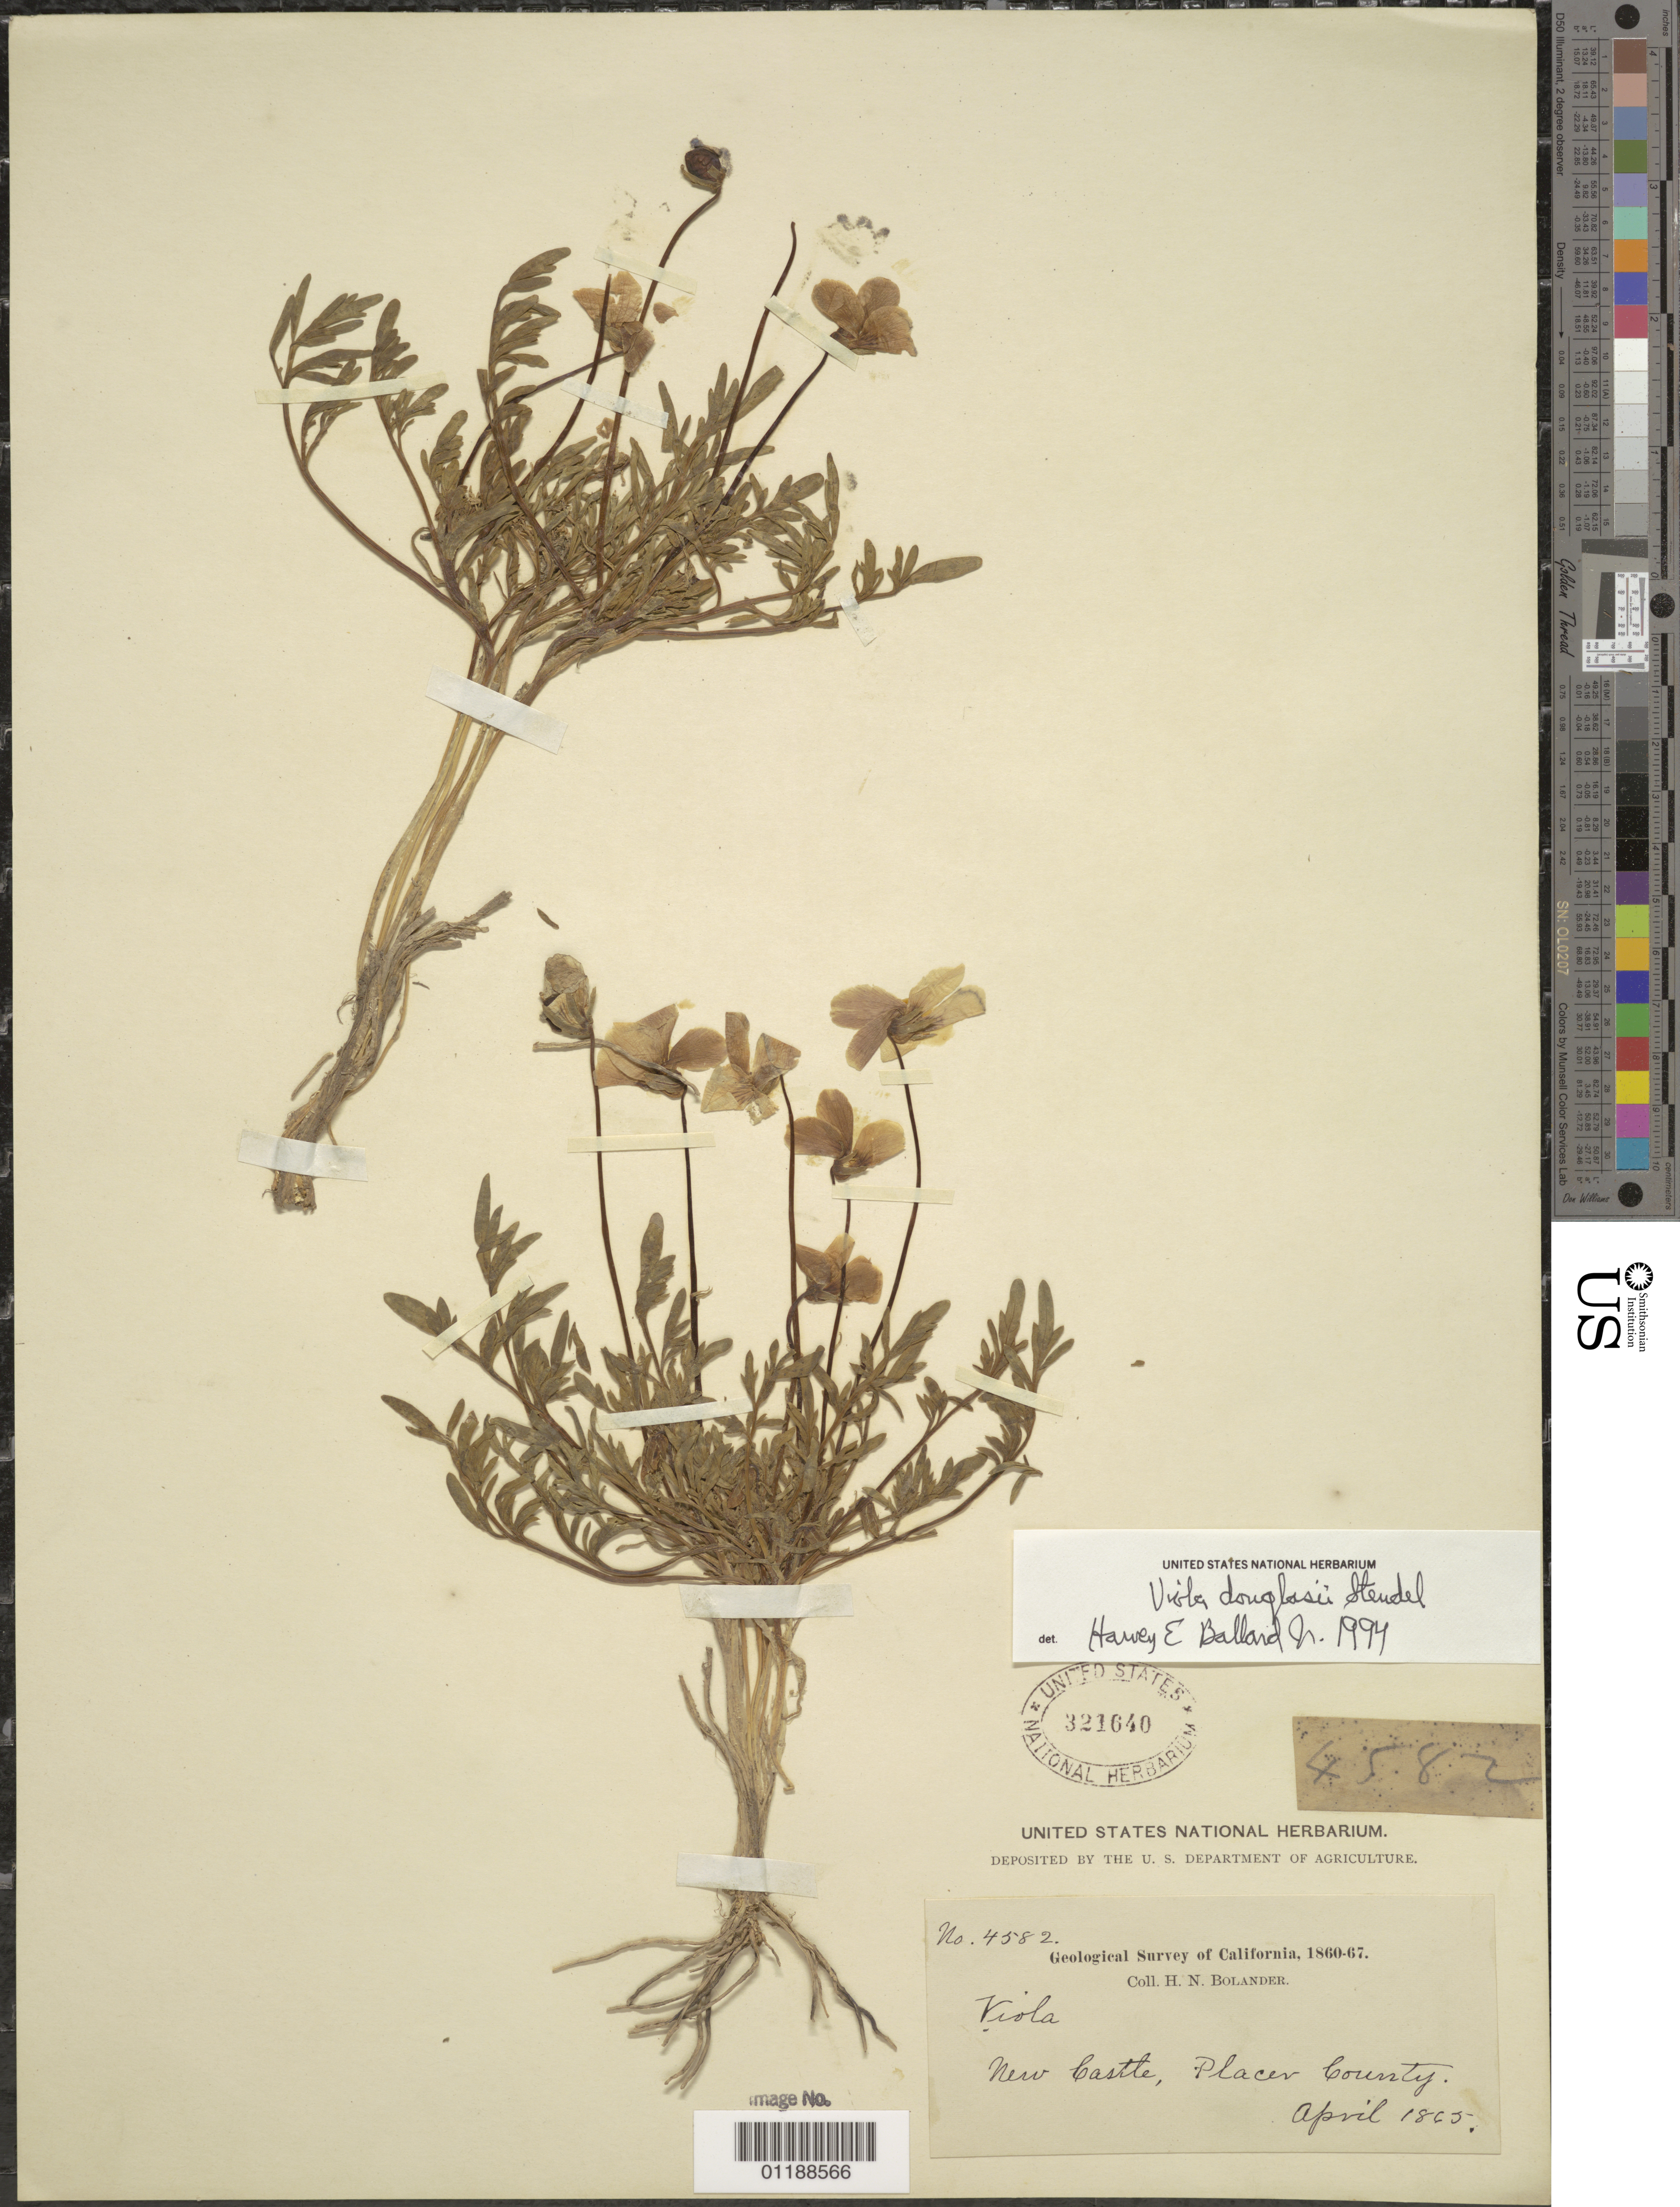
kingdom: Plantae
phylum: Tracheophyta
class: Magnoliopsida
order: Malpighiales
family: Violaceae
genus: Viola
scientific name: Viola douglasii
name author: Steud.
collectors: H. Bolander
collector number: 4582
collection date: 1865-04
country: United States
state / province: California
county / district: Placer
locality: New Castle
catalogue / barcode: US 321640